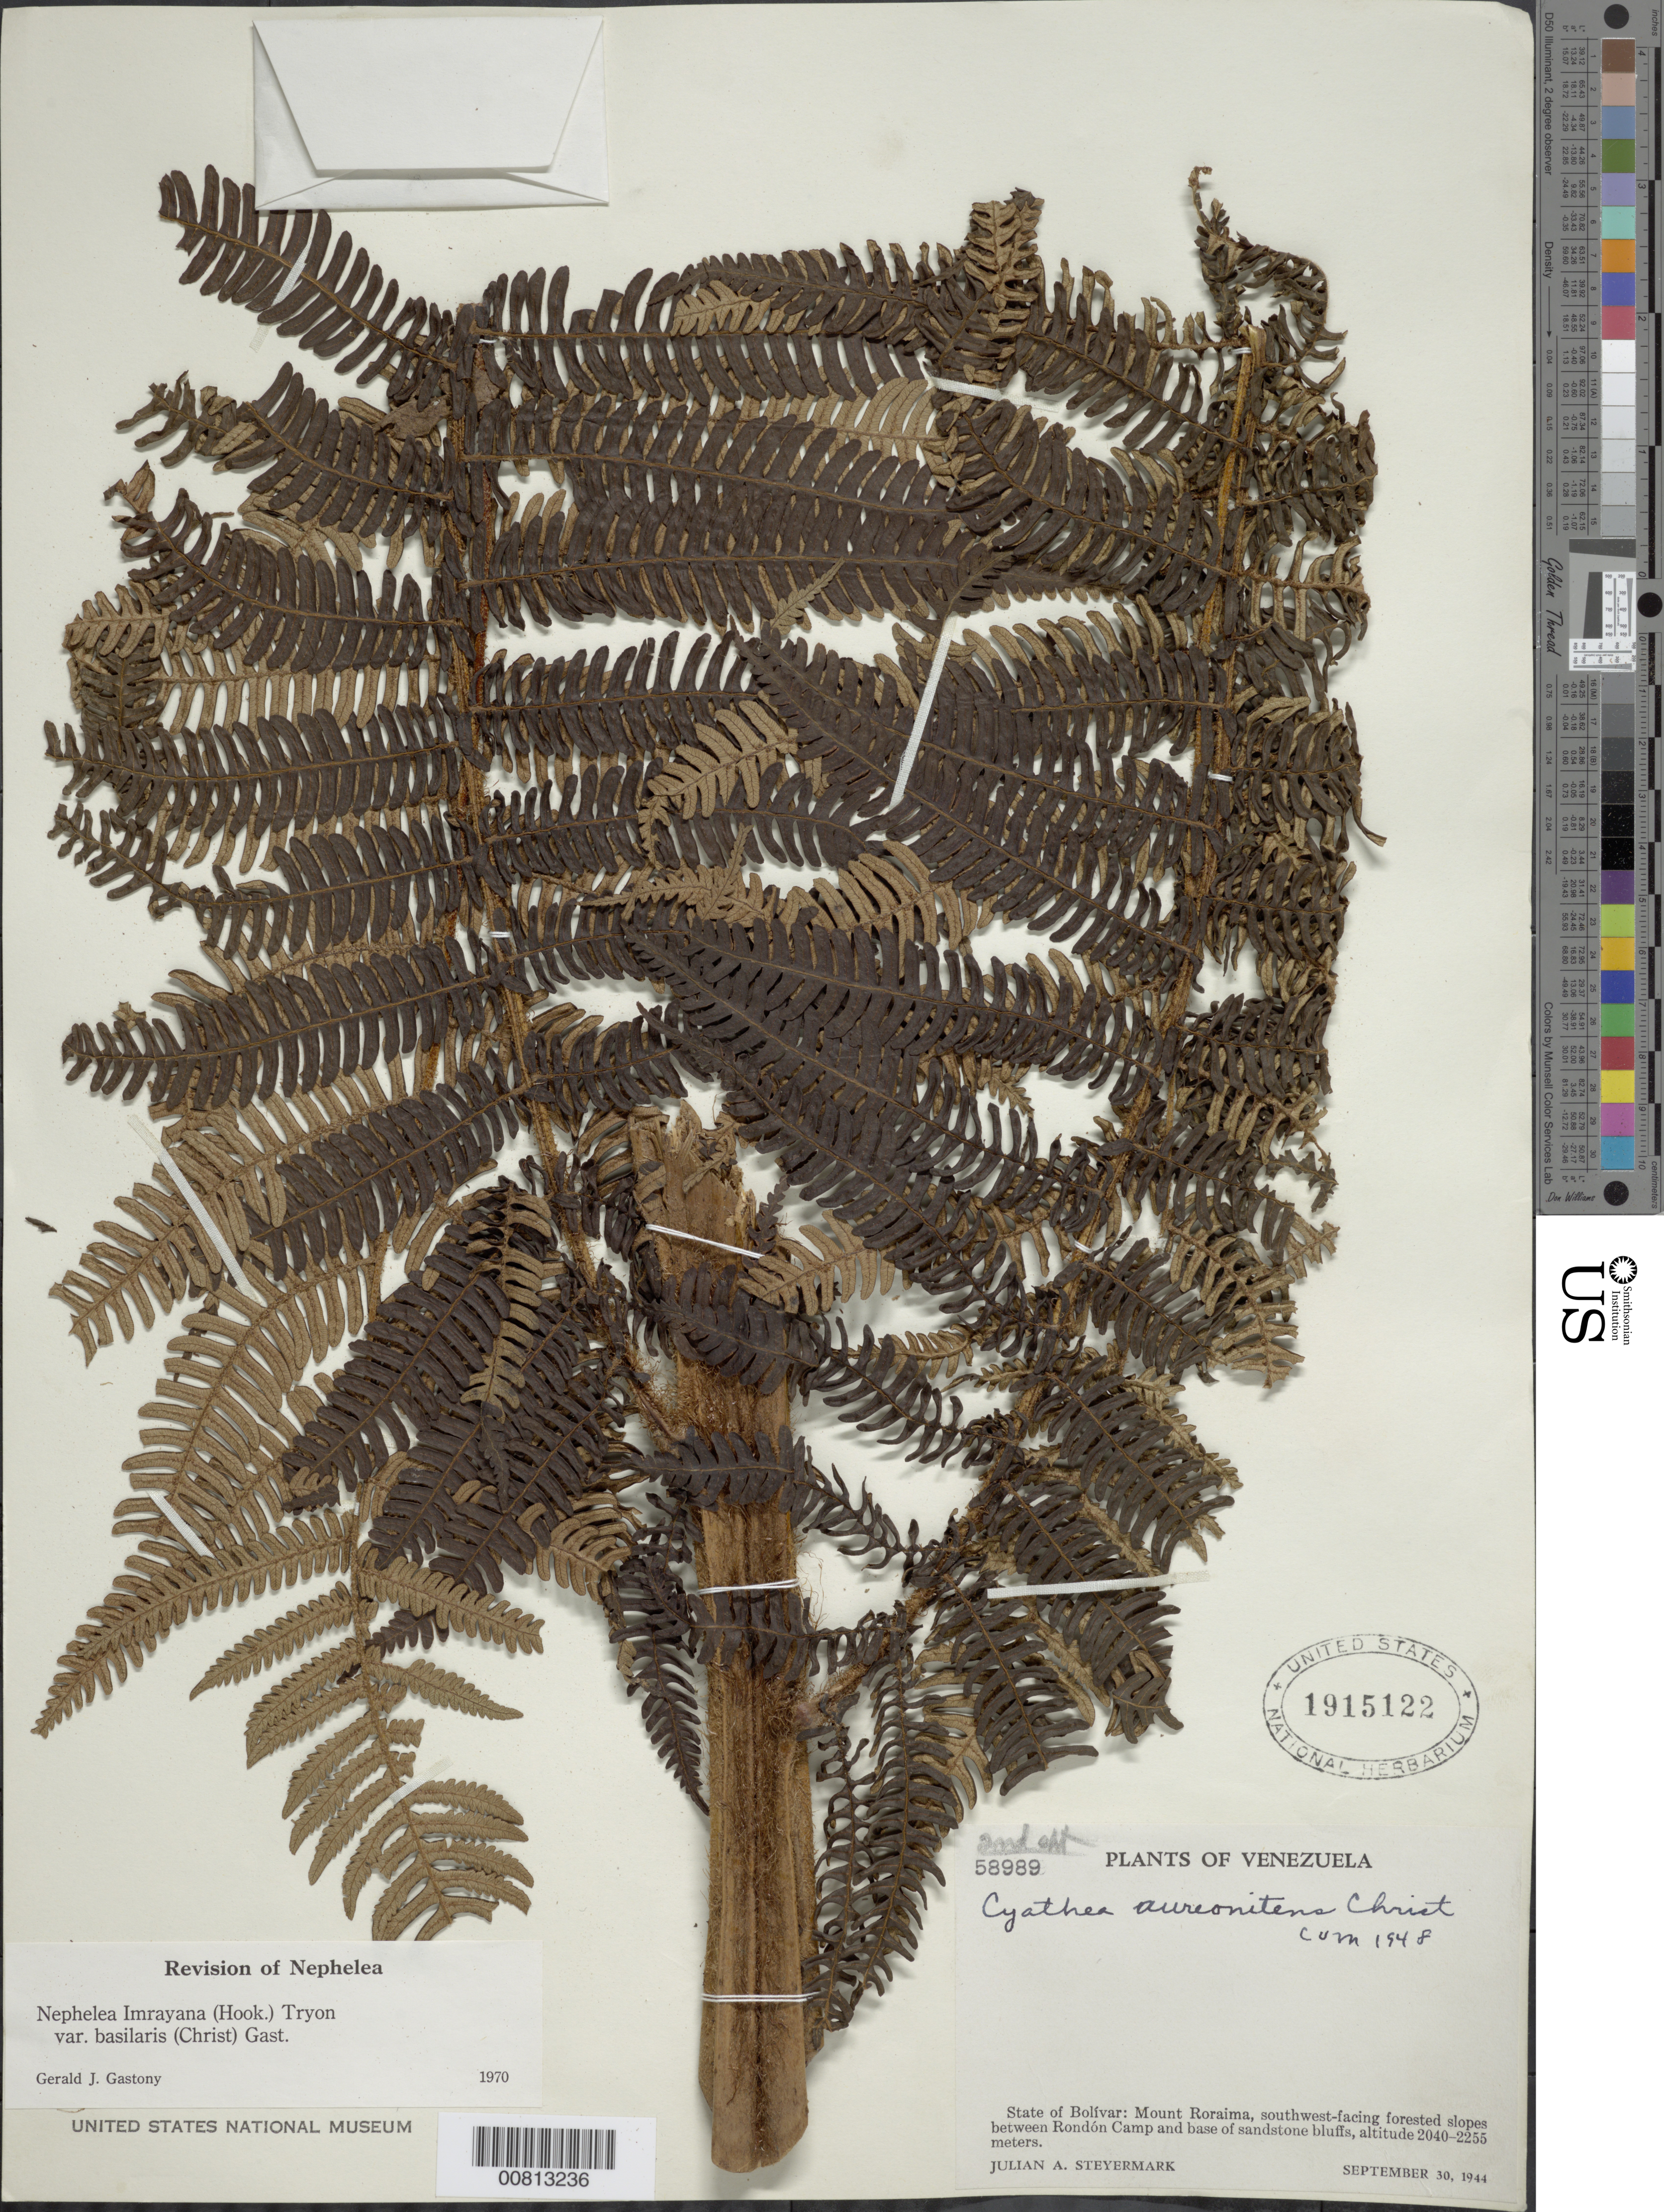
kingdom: Plantae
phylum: Tracheophyta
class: Polypodiopsida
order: Cyatheales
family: Cyatheaceae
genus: Alsophila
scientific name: Alsophila imrayana var. basilaris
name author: (Christ) Lellinger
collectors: J. Steyermark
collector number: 58989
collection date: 1944-09-30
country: Venezuela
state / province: Bolivar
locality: Mount Roraima, southwest-facing forested slopes between Rondon Camp and base of sandstone bluffs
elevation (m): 2040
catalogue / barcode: US 1915122